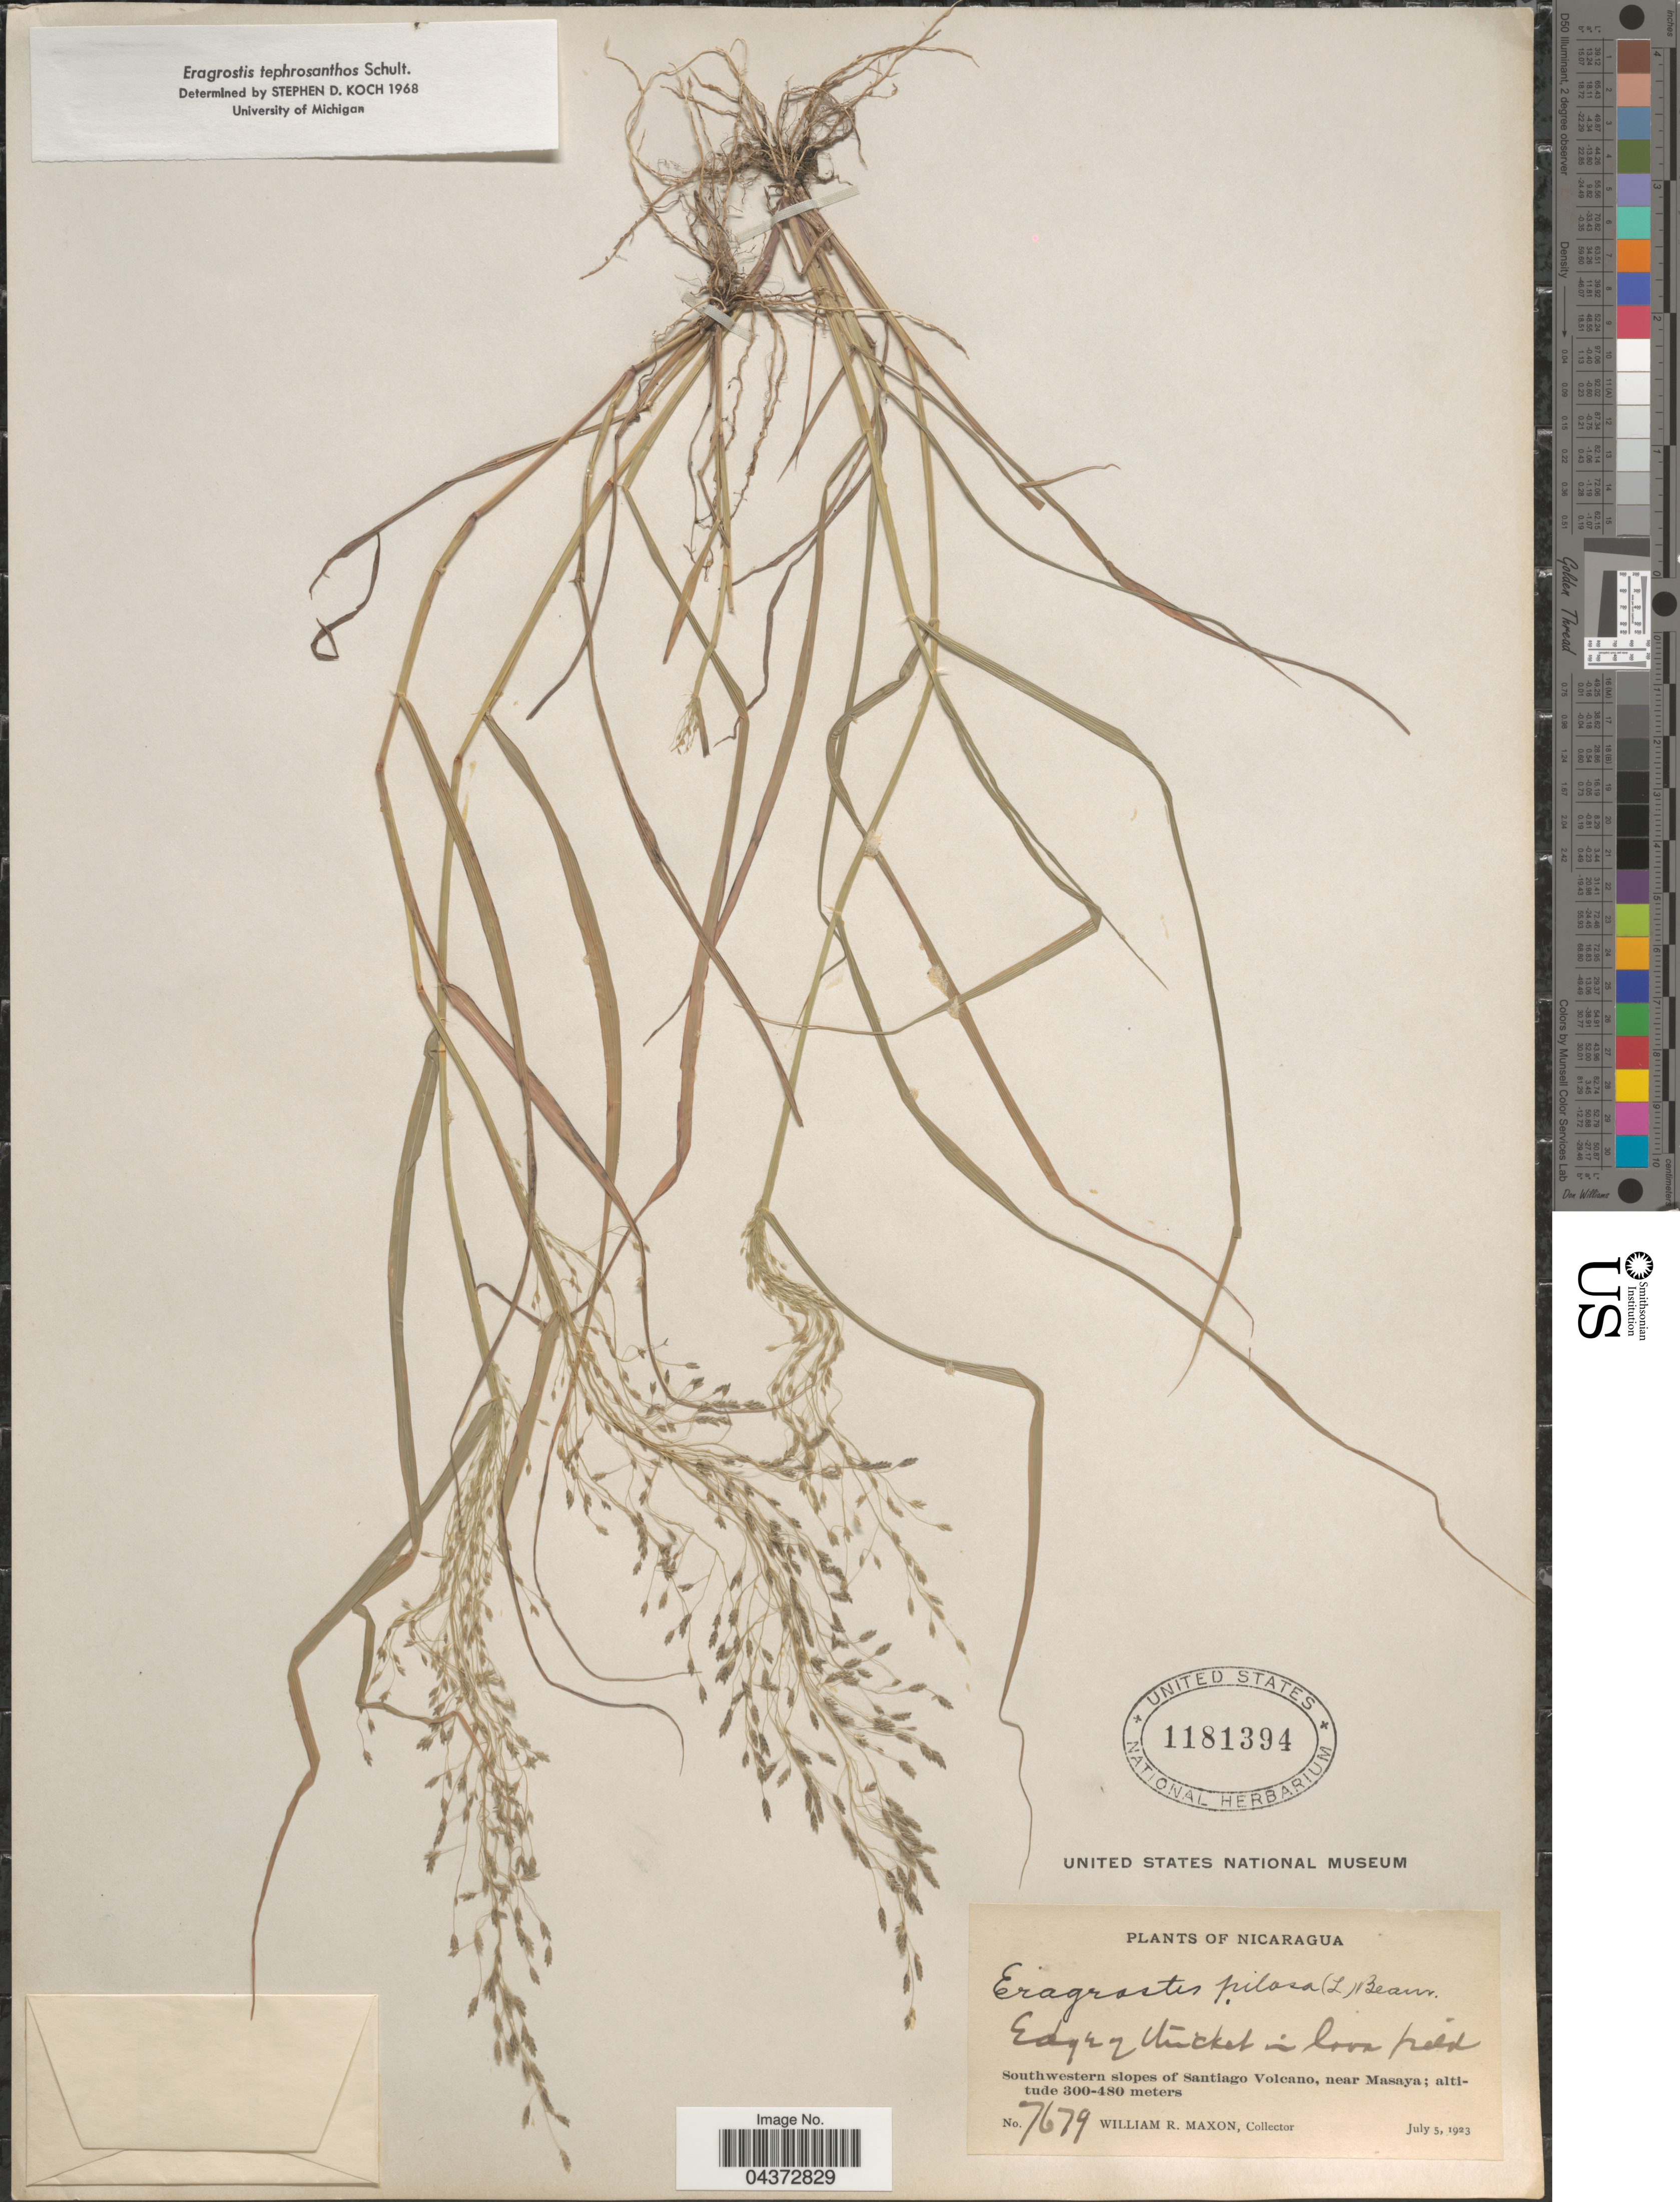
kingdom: Plantae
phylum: Tracheophyta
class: Liliopsida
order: Poales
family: Poaceae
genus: Eragrostis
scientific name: Eragrostis pectinacea var. miserrima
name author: (E. Fourn.) Reeder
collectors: W. R. Maxon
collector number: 7679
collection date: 1923-07-05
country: Nicaragua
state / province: Masaya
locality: In lava field. Southwestern slopes of Santiago Volcano, near Masaya.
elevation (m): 300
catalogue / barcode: US 1181394